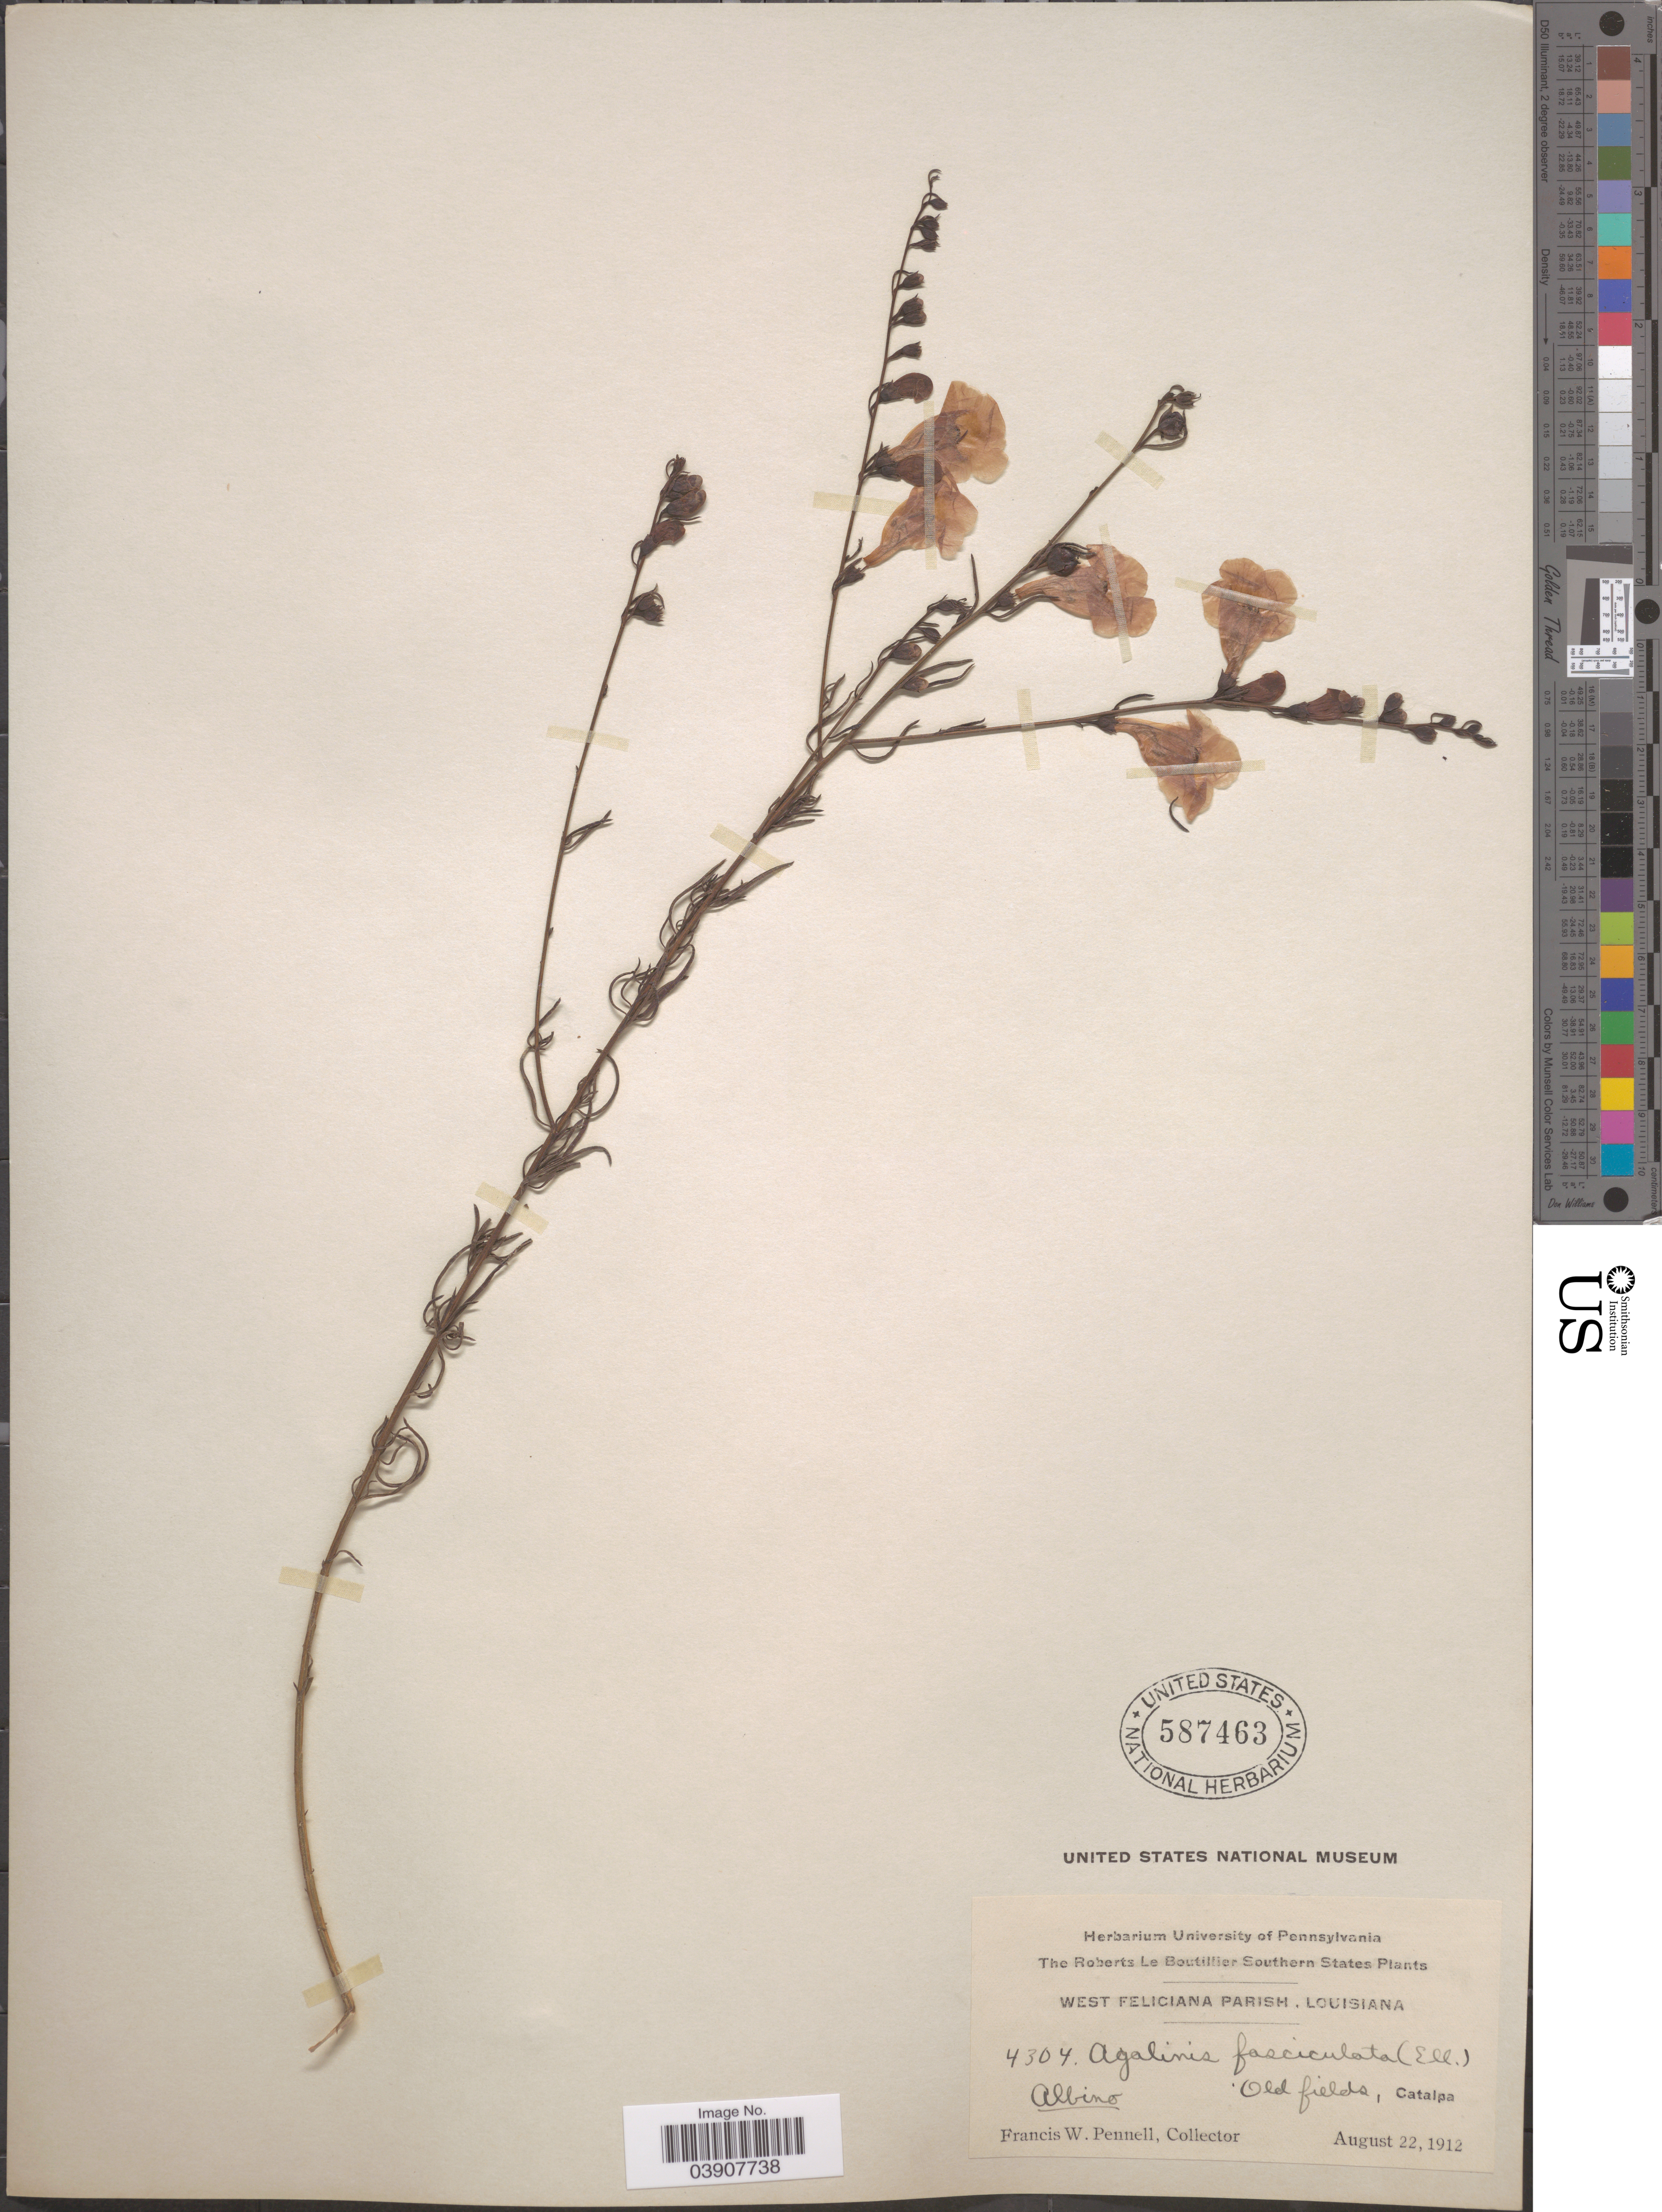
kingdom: Plantae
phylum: Tracheophyta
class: Magnoliopsida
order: Lamiales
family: Orobanchaceae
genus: Agalinis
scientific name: Agalinis fasciculata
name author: (Elliott) Raf.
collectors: F. W. Pennell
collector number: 4304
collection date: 1912-08-22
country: United States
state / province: Louisiana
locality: Southern States. West Feliciana Parish. Albino. Catalpa.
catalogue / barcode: US 587463